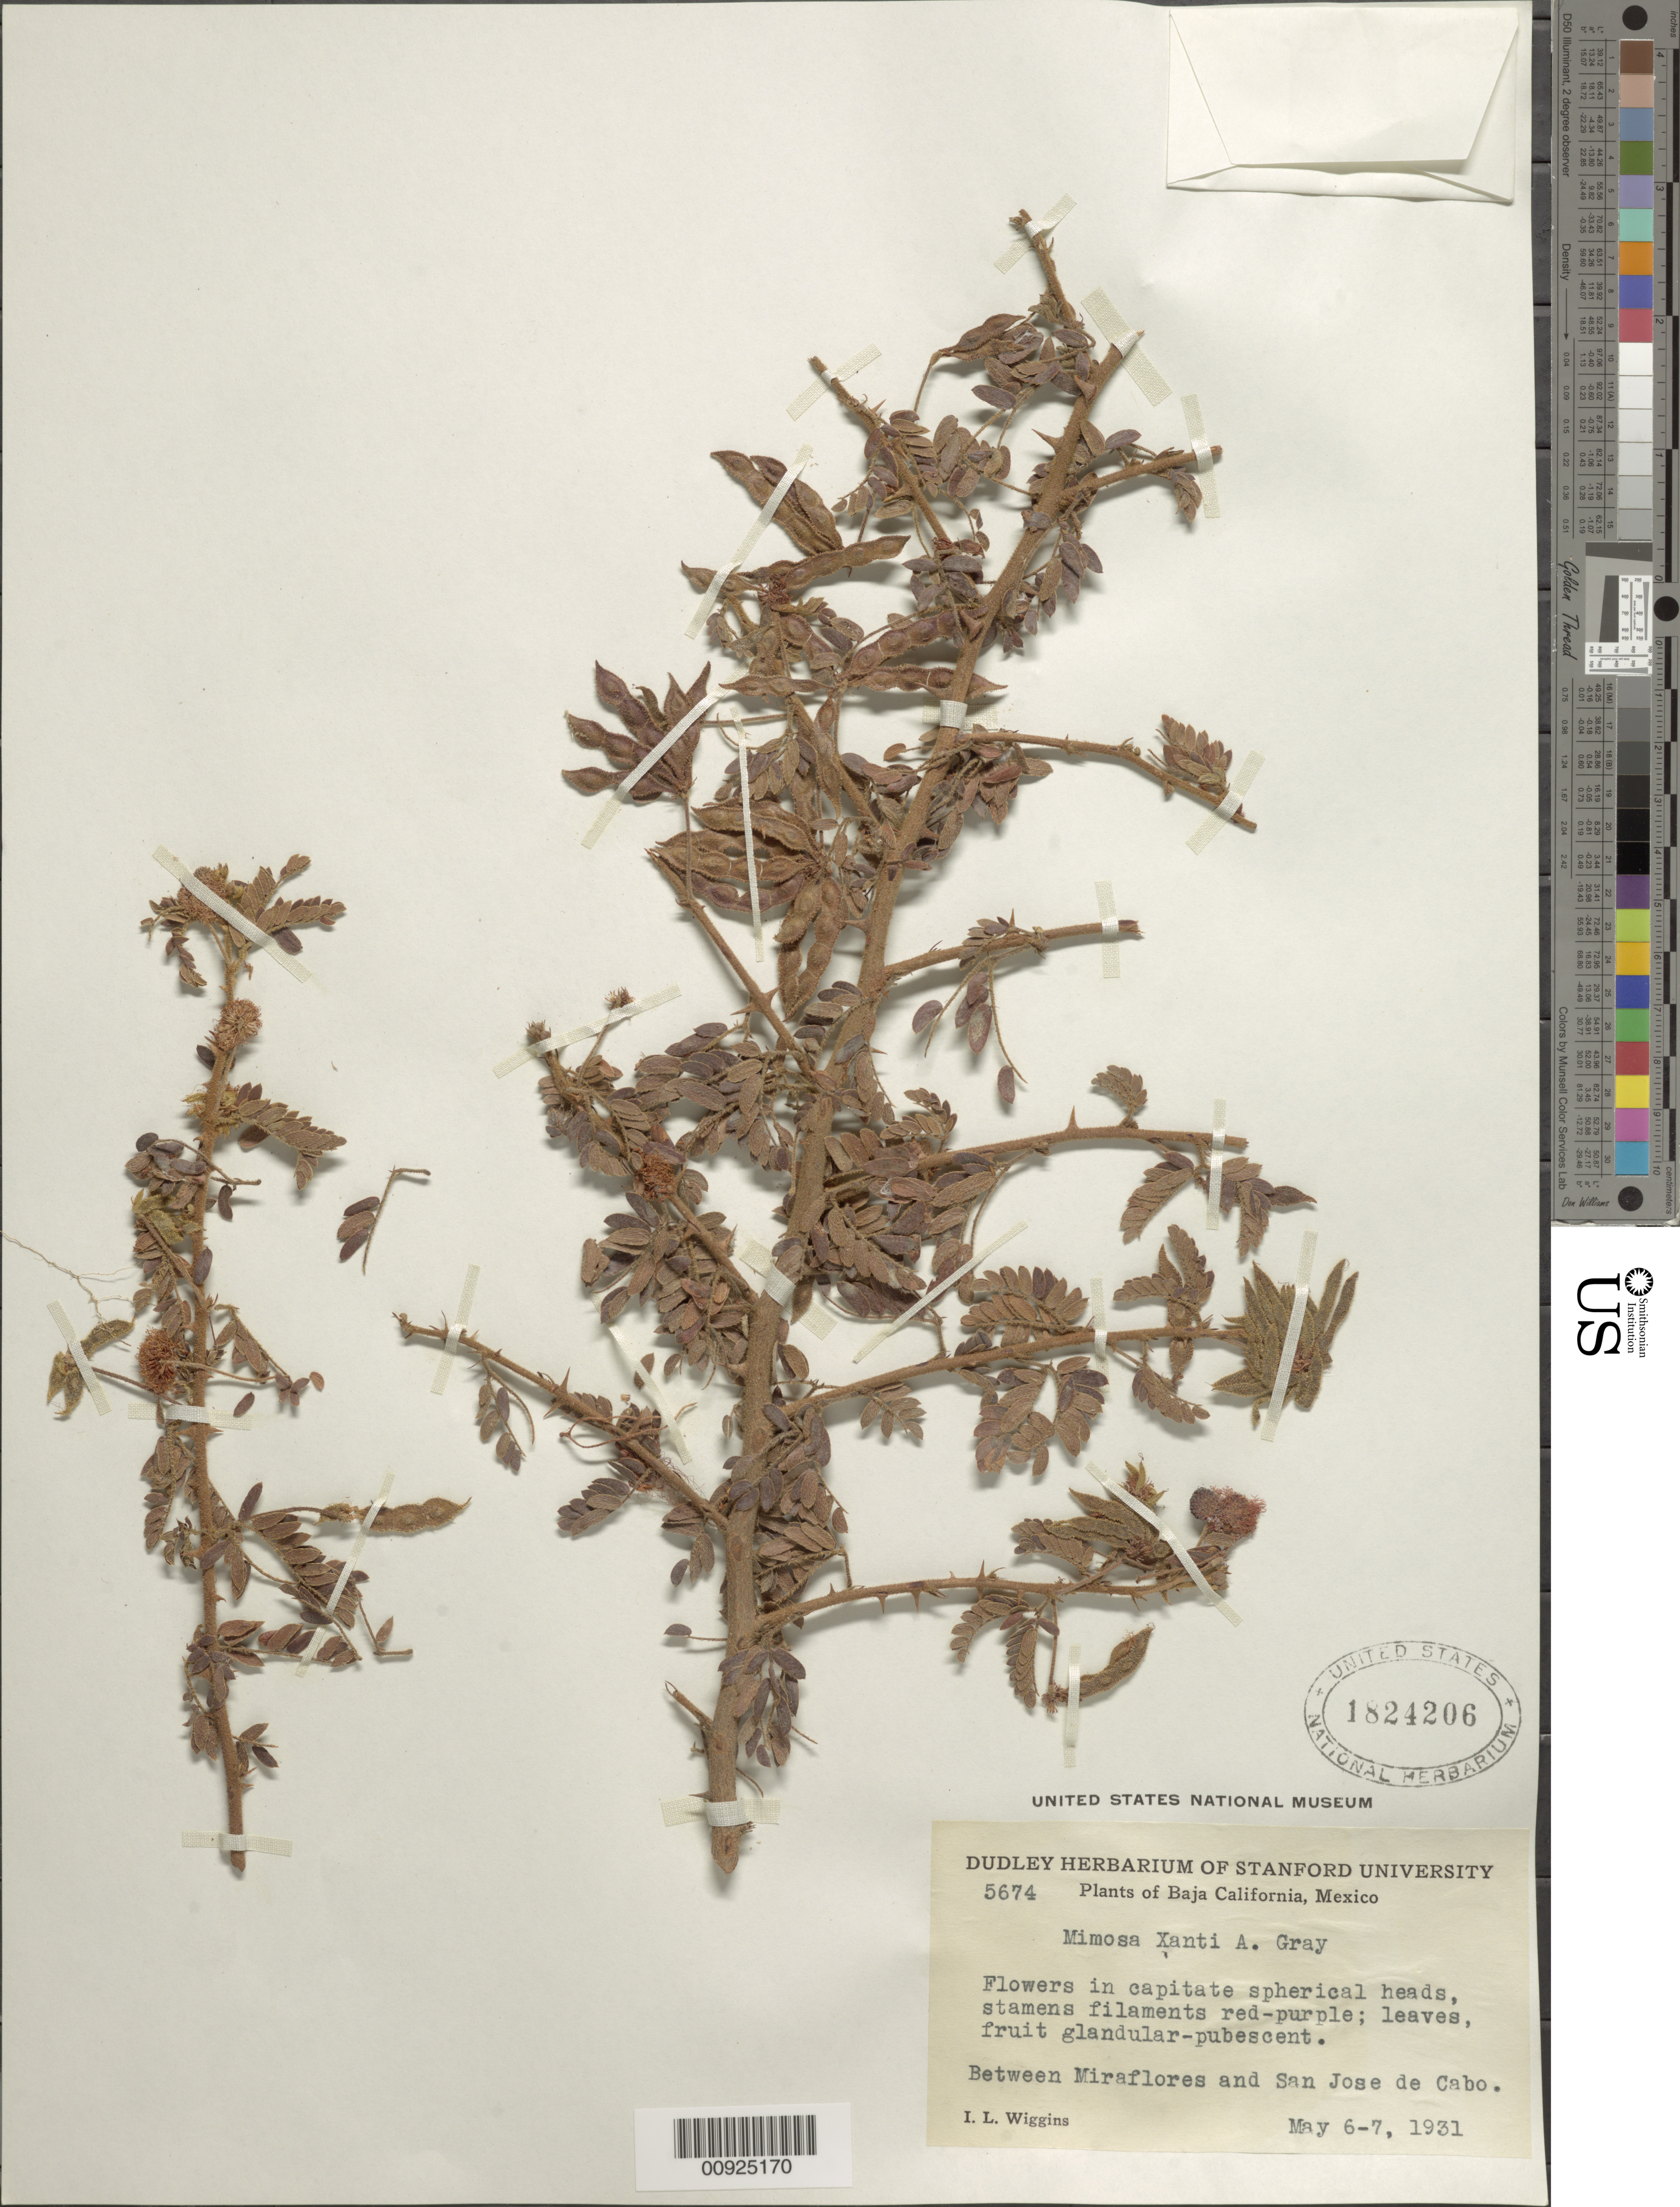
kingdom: Plantae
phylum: Tracheophyta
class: Magnoliopsida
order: Fabales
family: Fabaceae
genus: Mimosa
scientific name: Mimosa xanti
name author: A. Gray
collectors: I. L. Wiggins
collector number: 5674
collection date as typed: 06 May 1931 to 07 May 1931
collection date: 1931-05-06/1931-05-07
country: Mexico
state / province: Baja California Sur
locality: Between Miraflores and San José del Cabo.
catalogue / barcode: US 1824206